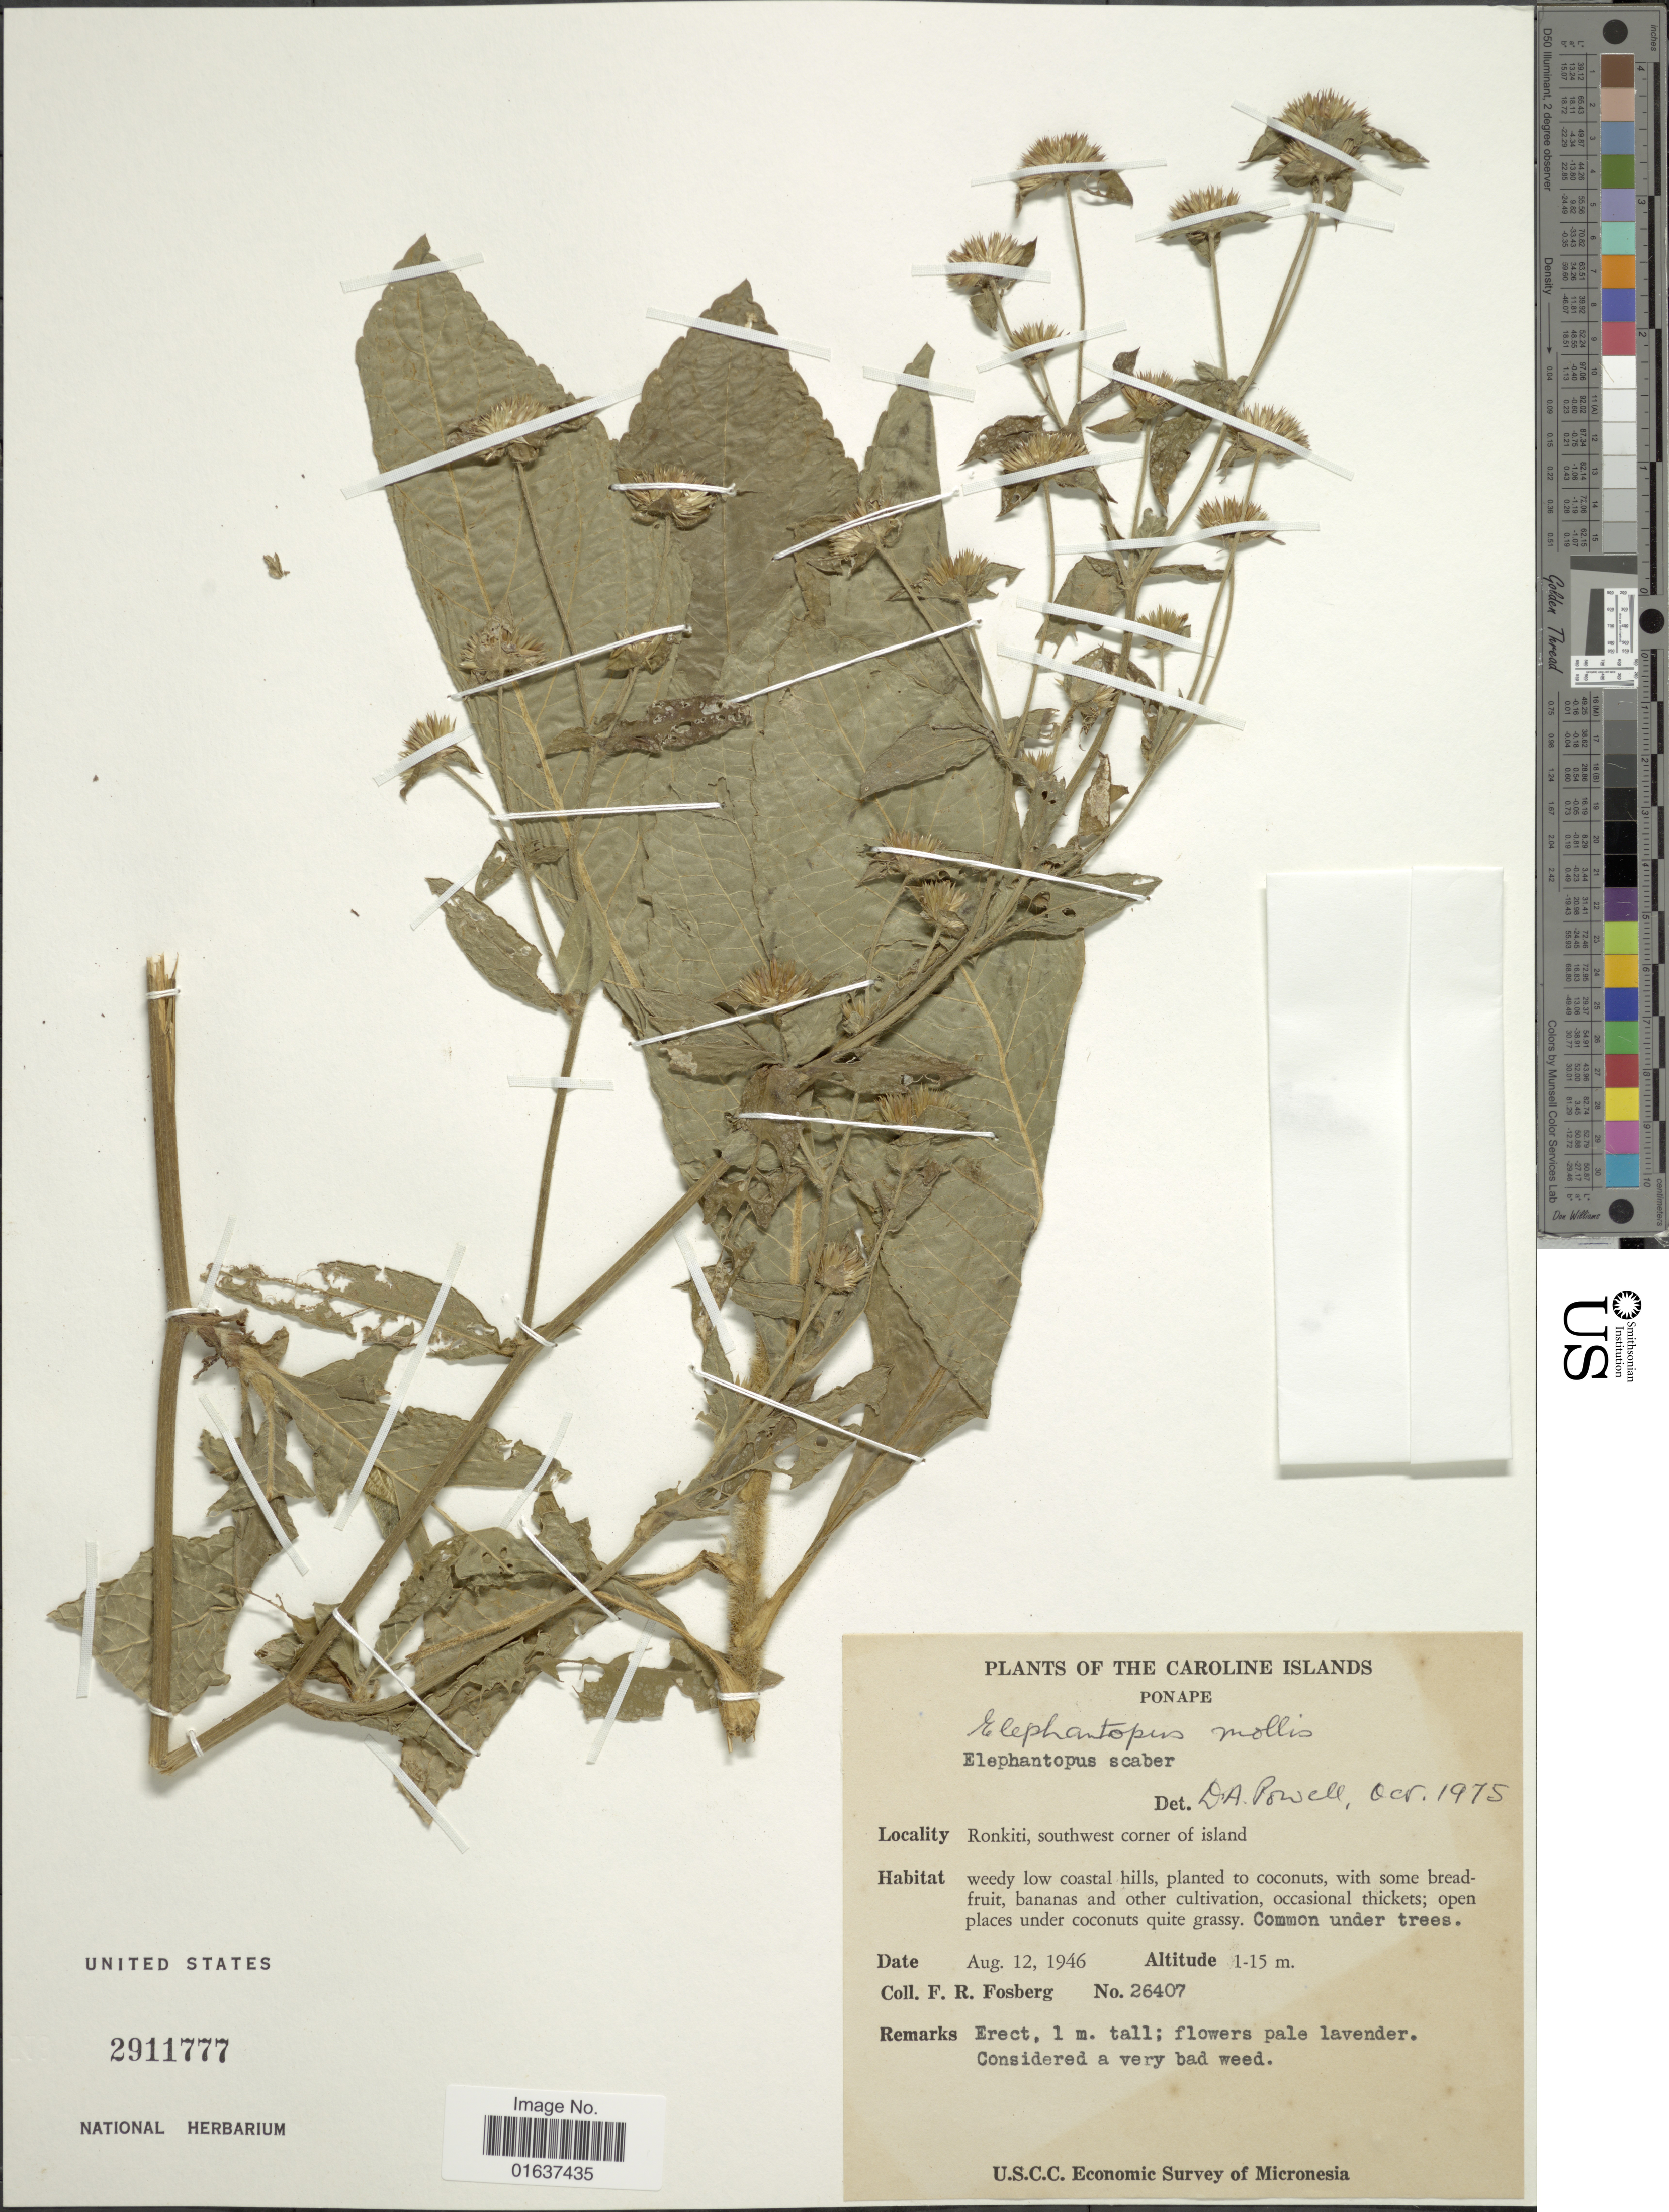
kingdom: Plantae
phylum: Tracheophyta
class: Magnoliopsida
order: Asterales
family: Asteraceae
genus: Elephantopus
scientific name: Elephantopus mollis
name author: Kunth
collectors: F. R. Fosberg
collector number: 26407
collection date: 1946-08-12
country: Micronesia, Federated States of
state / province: Pohnpei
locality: The Caroline Islands. Ronkiti, southwest corner of Island. Ponape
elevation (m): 1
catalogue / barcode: US 291177